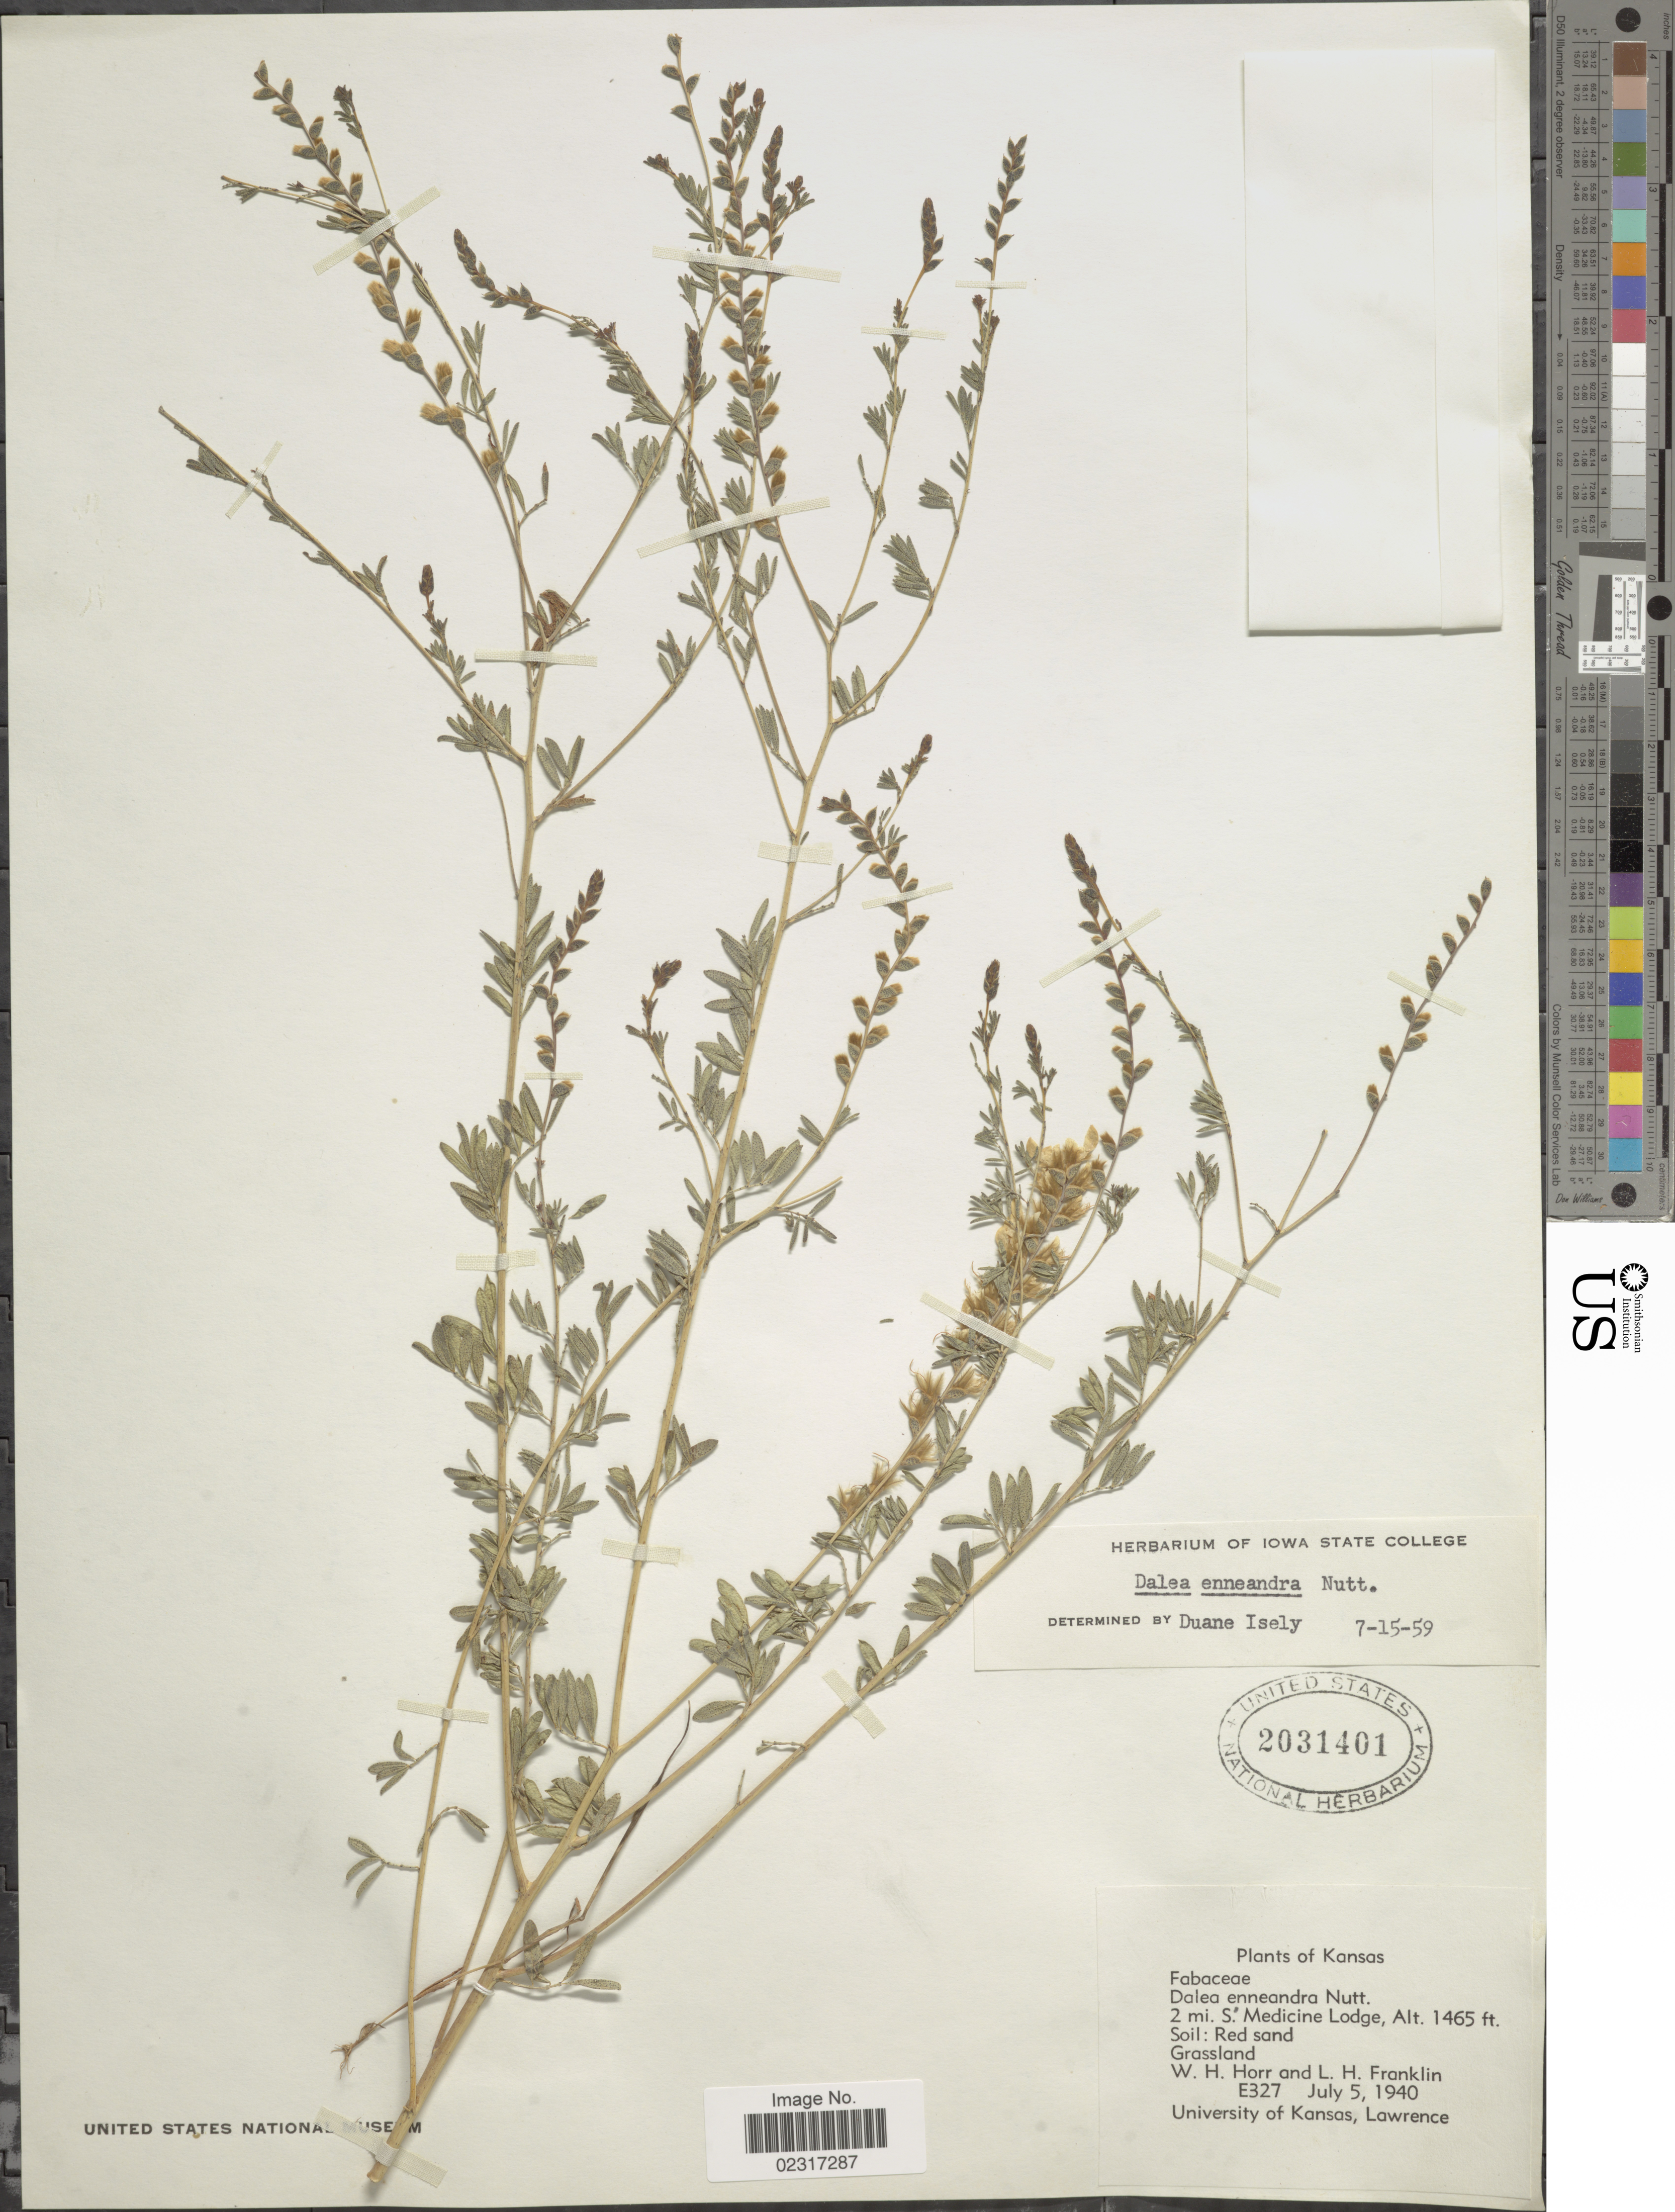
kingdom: Plantae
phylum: Tracheophyta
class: Magnoliopsida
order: Fabales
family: Fabaceae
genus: Dalea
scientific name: Dalea enneandra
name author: Nutt.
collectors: W. H. Horr & L. H. Franklin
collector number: E327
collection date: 1940-07-05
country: United States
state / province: Kansas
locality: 2 mi. S. Medicine Lodge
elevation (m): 447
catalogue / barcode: US 2031401